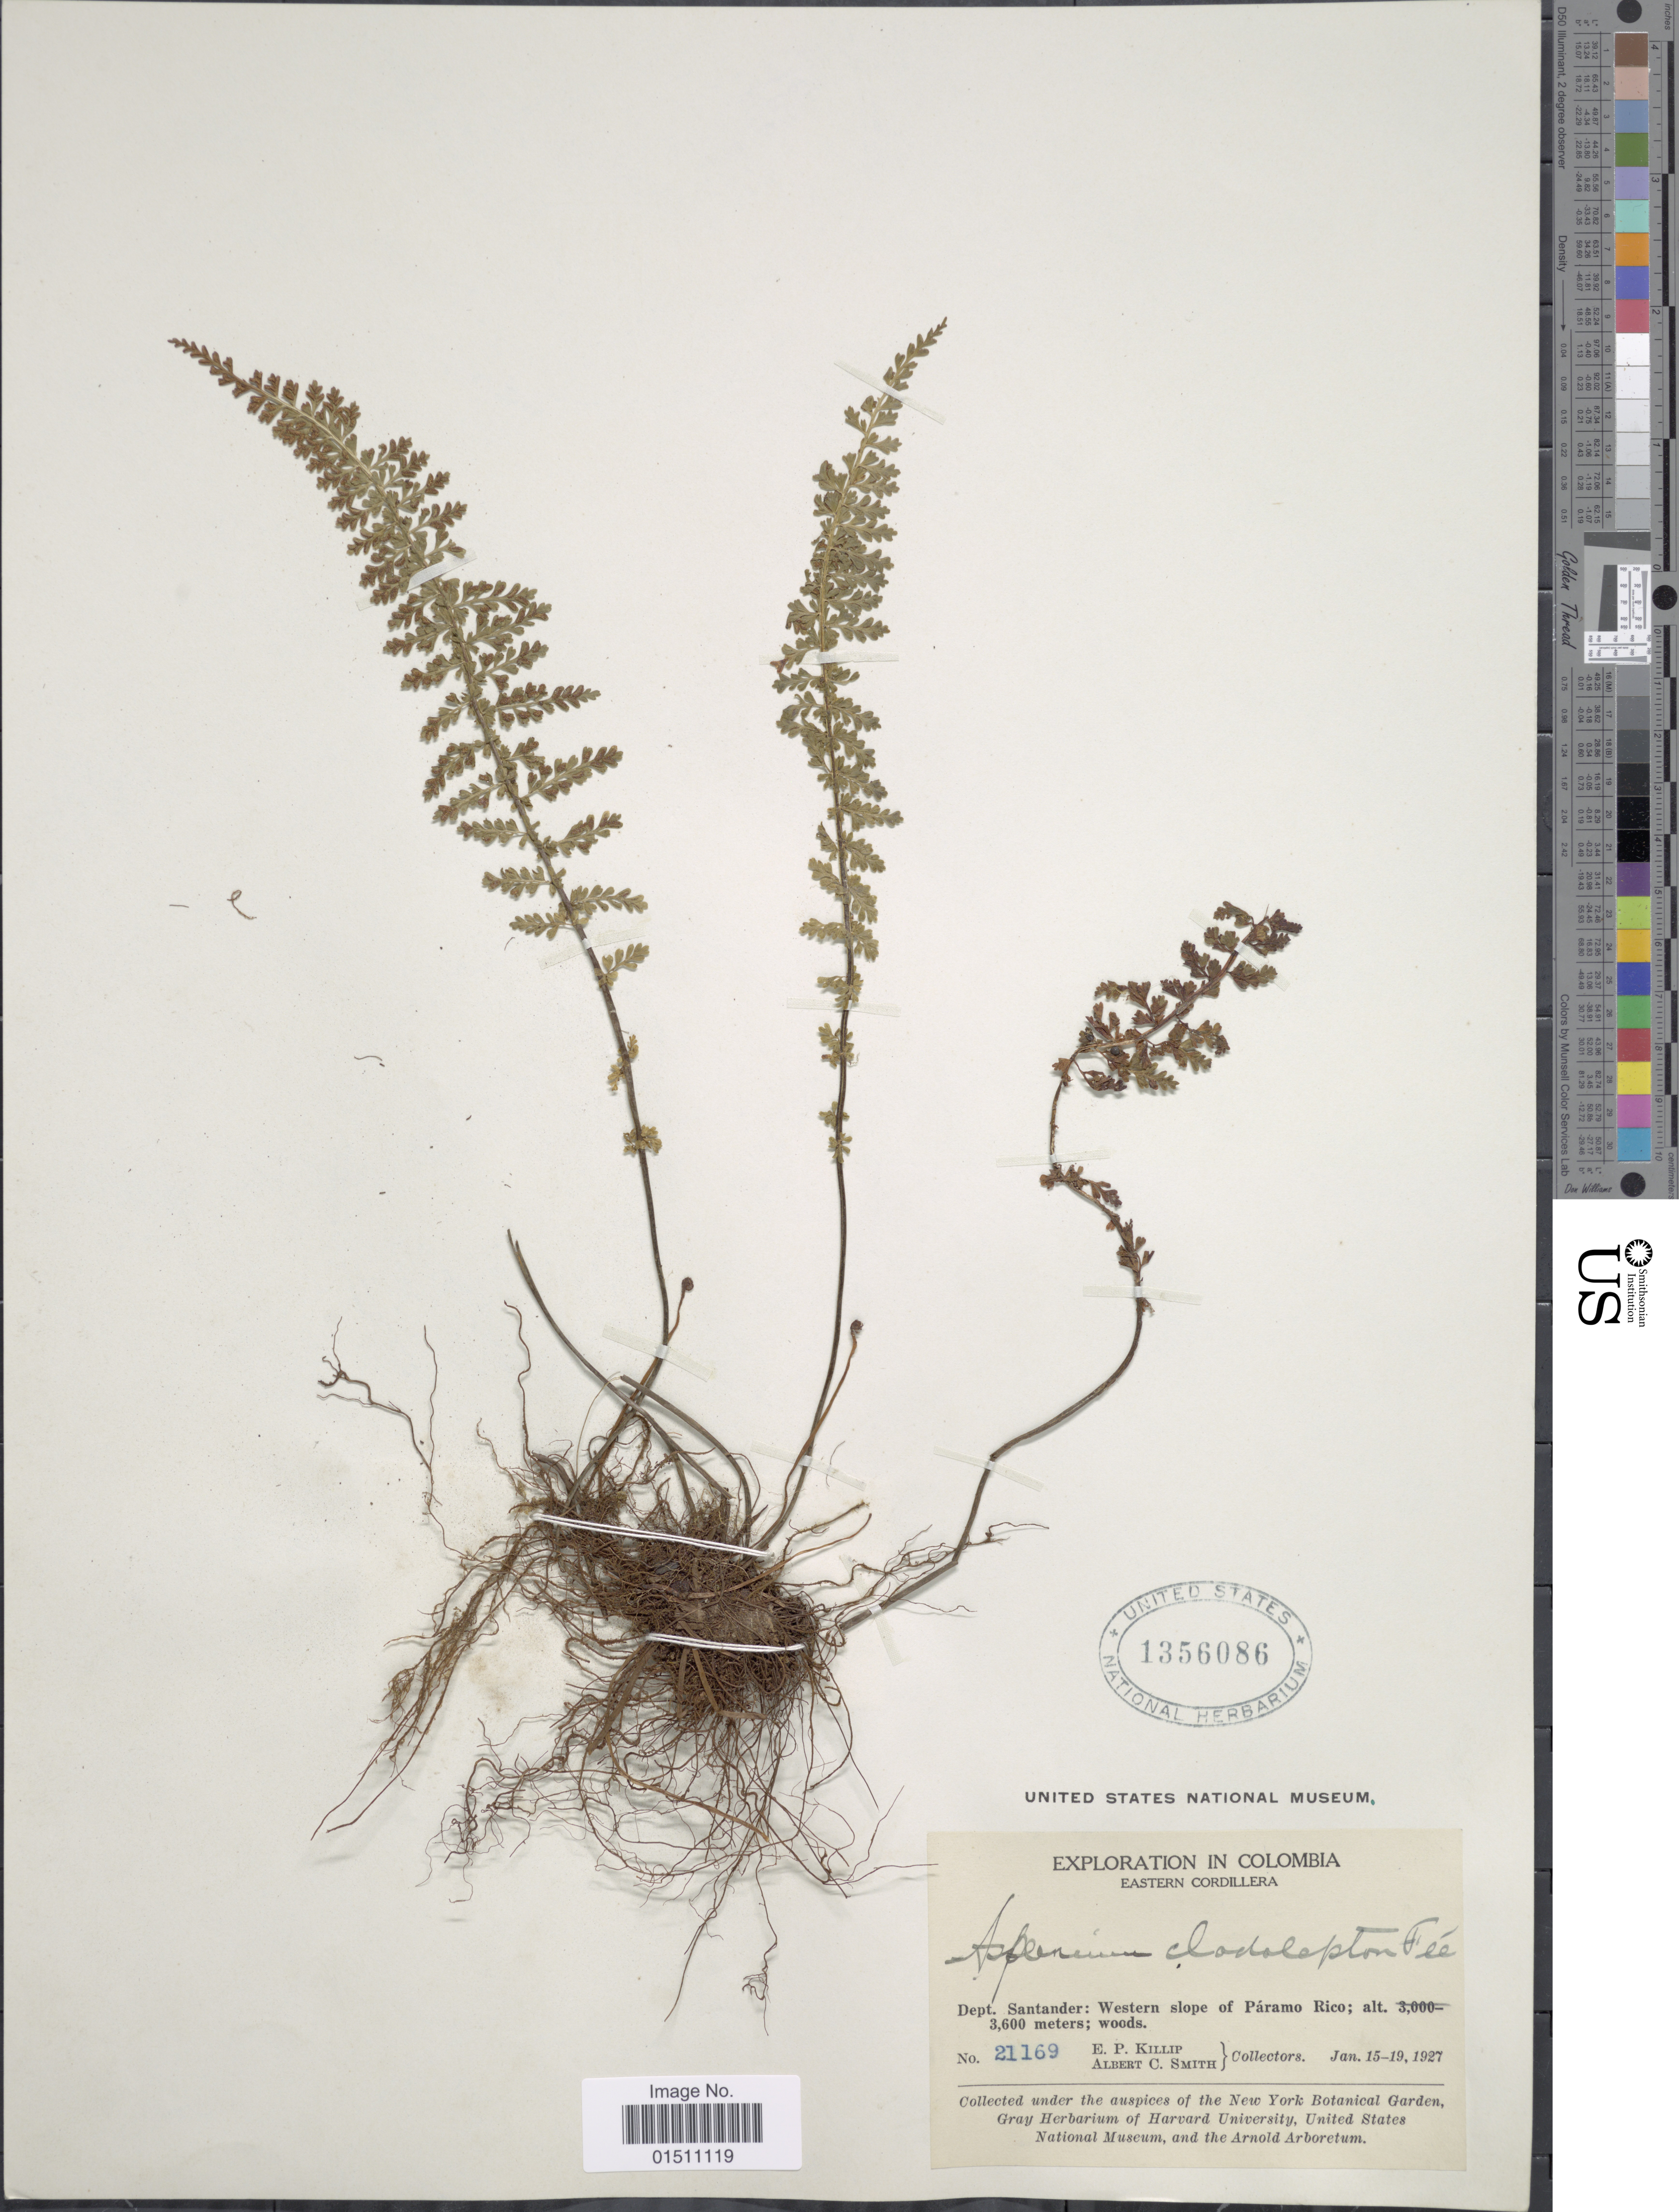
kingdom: Plantae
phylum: Tracheophyta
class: Polypodiopsida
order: Polypodiales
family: Aspleniaceae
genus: Asplenium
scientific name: Asplenium haenkeanum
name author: (C. Presl) Hieron.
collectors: E. P. Killip & A. C. Smith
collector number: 21169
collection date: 1927-01-15/1927-01-19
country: Colombia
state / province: Santander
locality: Colombia, Eastern Cordillera, Dept. Santander: Western slope of Páramo Rico.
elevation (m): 3600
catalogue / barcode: US 1356086